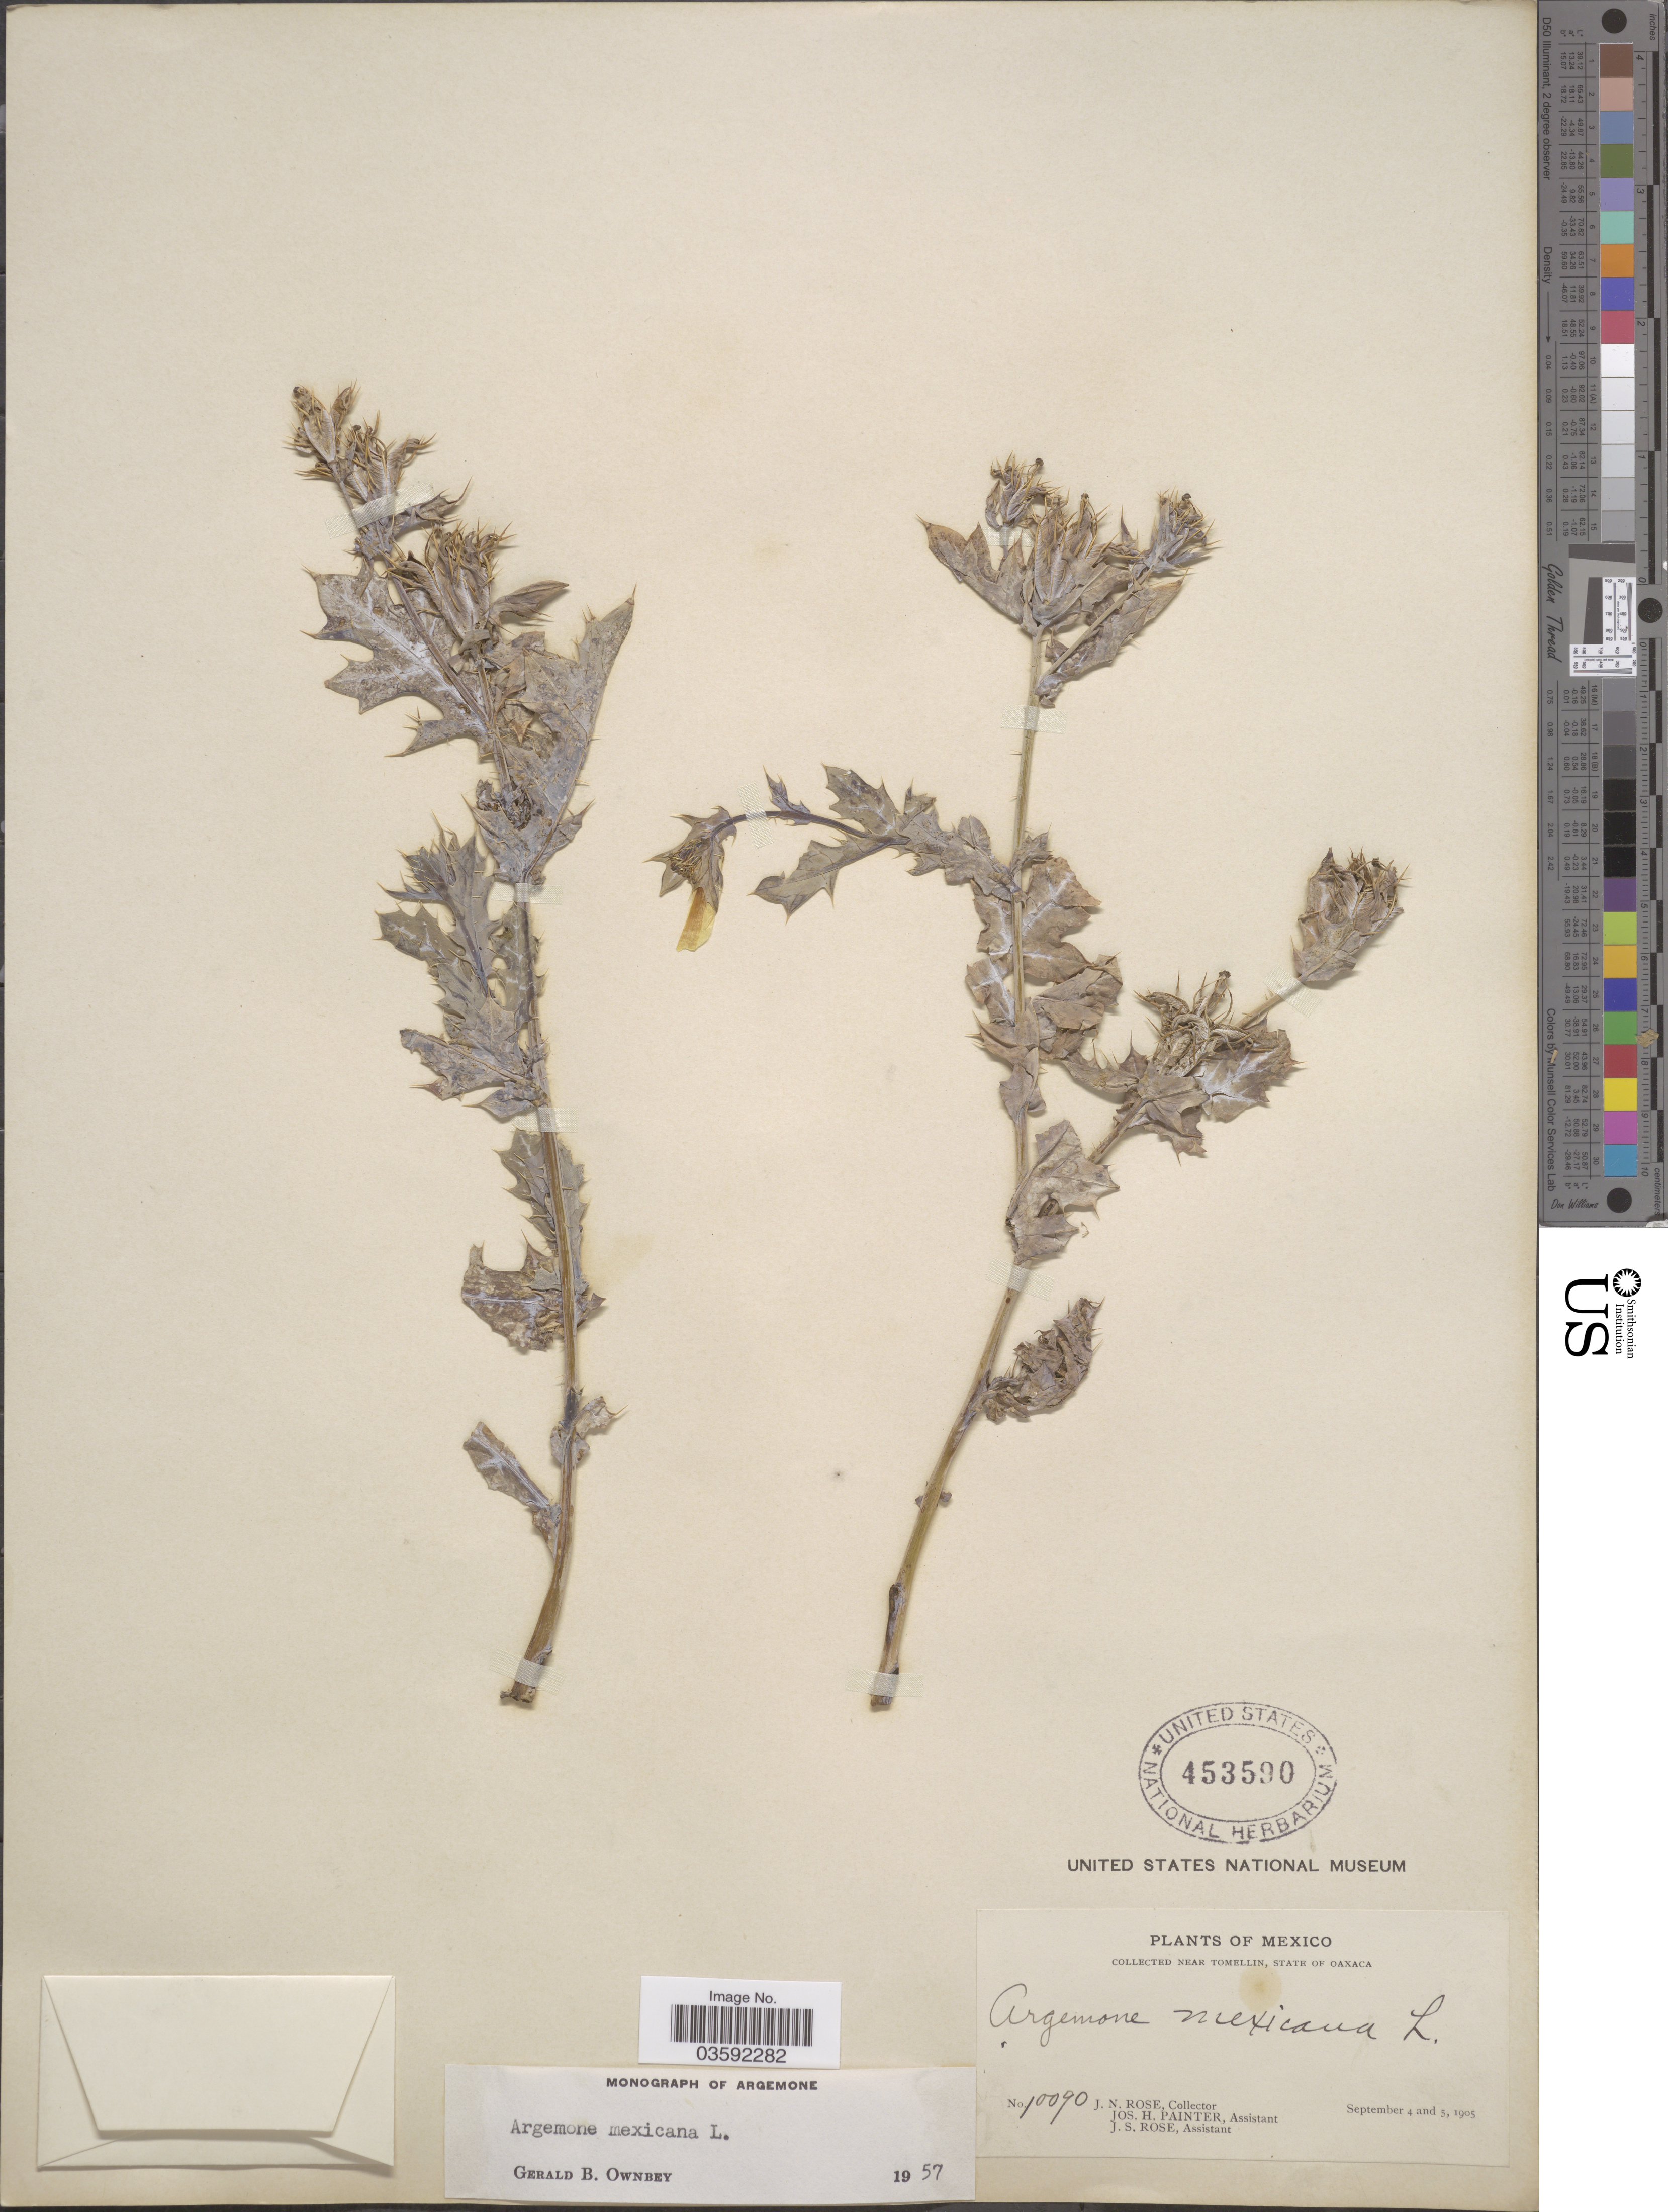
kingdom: Plantae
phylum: Tracheophyta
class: Magnoliopsida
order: Ranunculales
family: Papaveraceae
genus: Argemone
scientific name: Argemone mexicana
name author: L.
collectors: J. N. Rose, J. H. Painter & J. S. Rose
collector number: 10090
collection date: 1905-09-04/1905-09-05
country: Mexico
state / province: Oaxaca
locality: Near Tomellin.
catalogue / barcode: US 453590